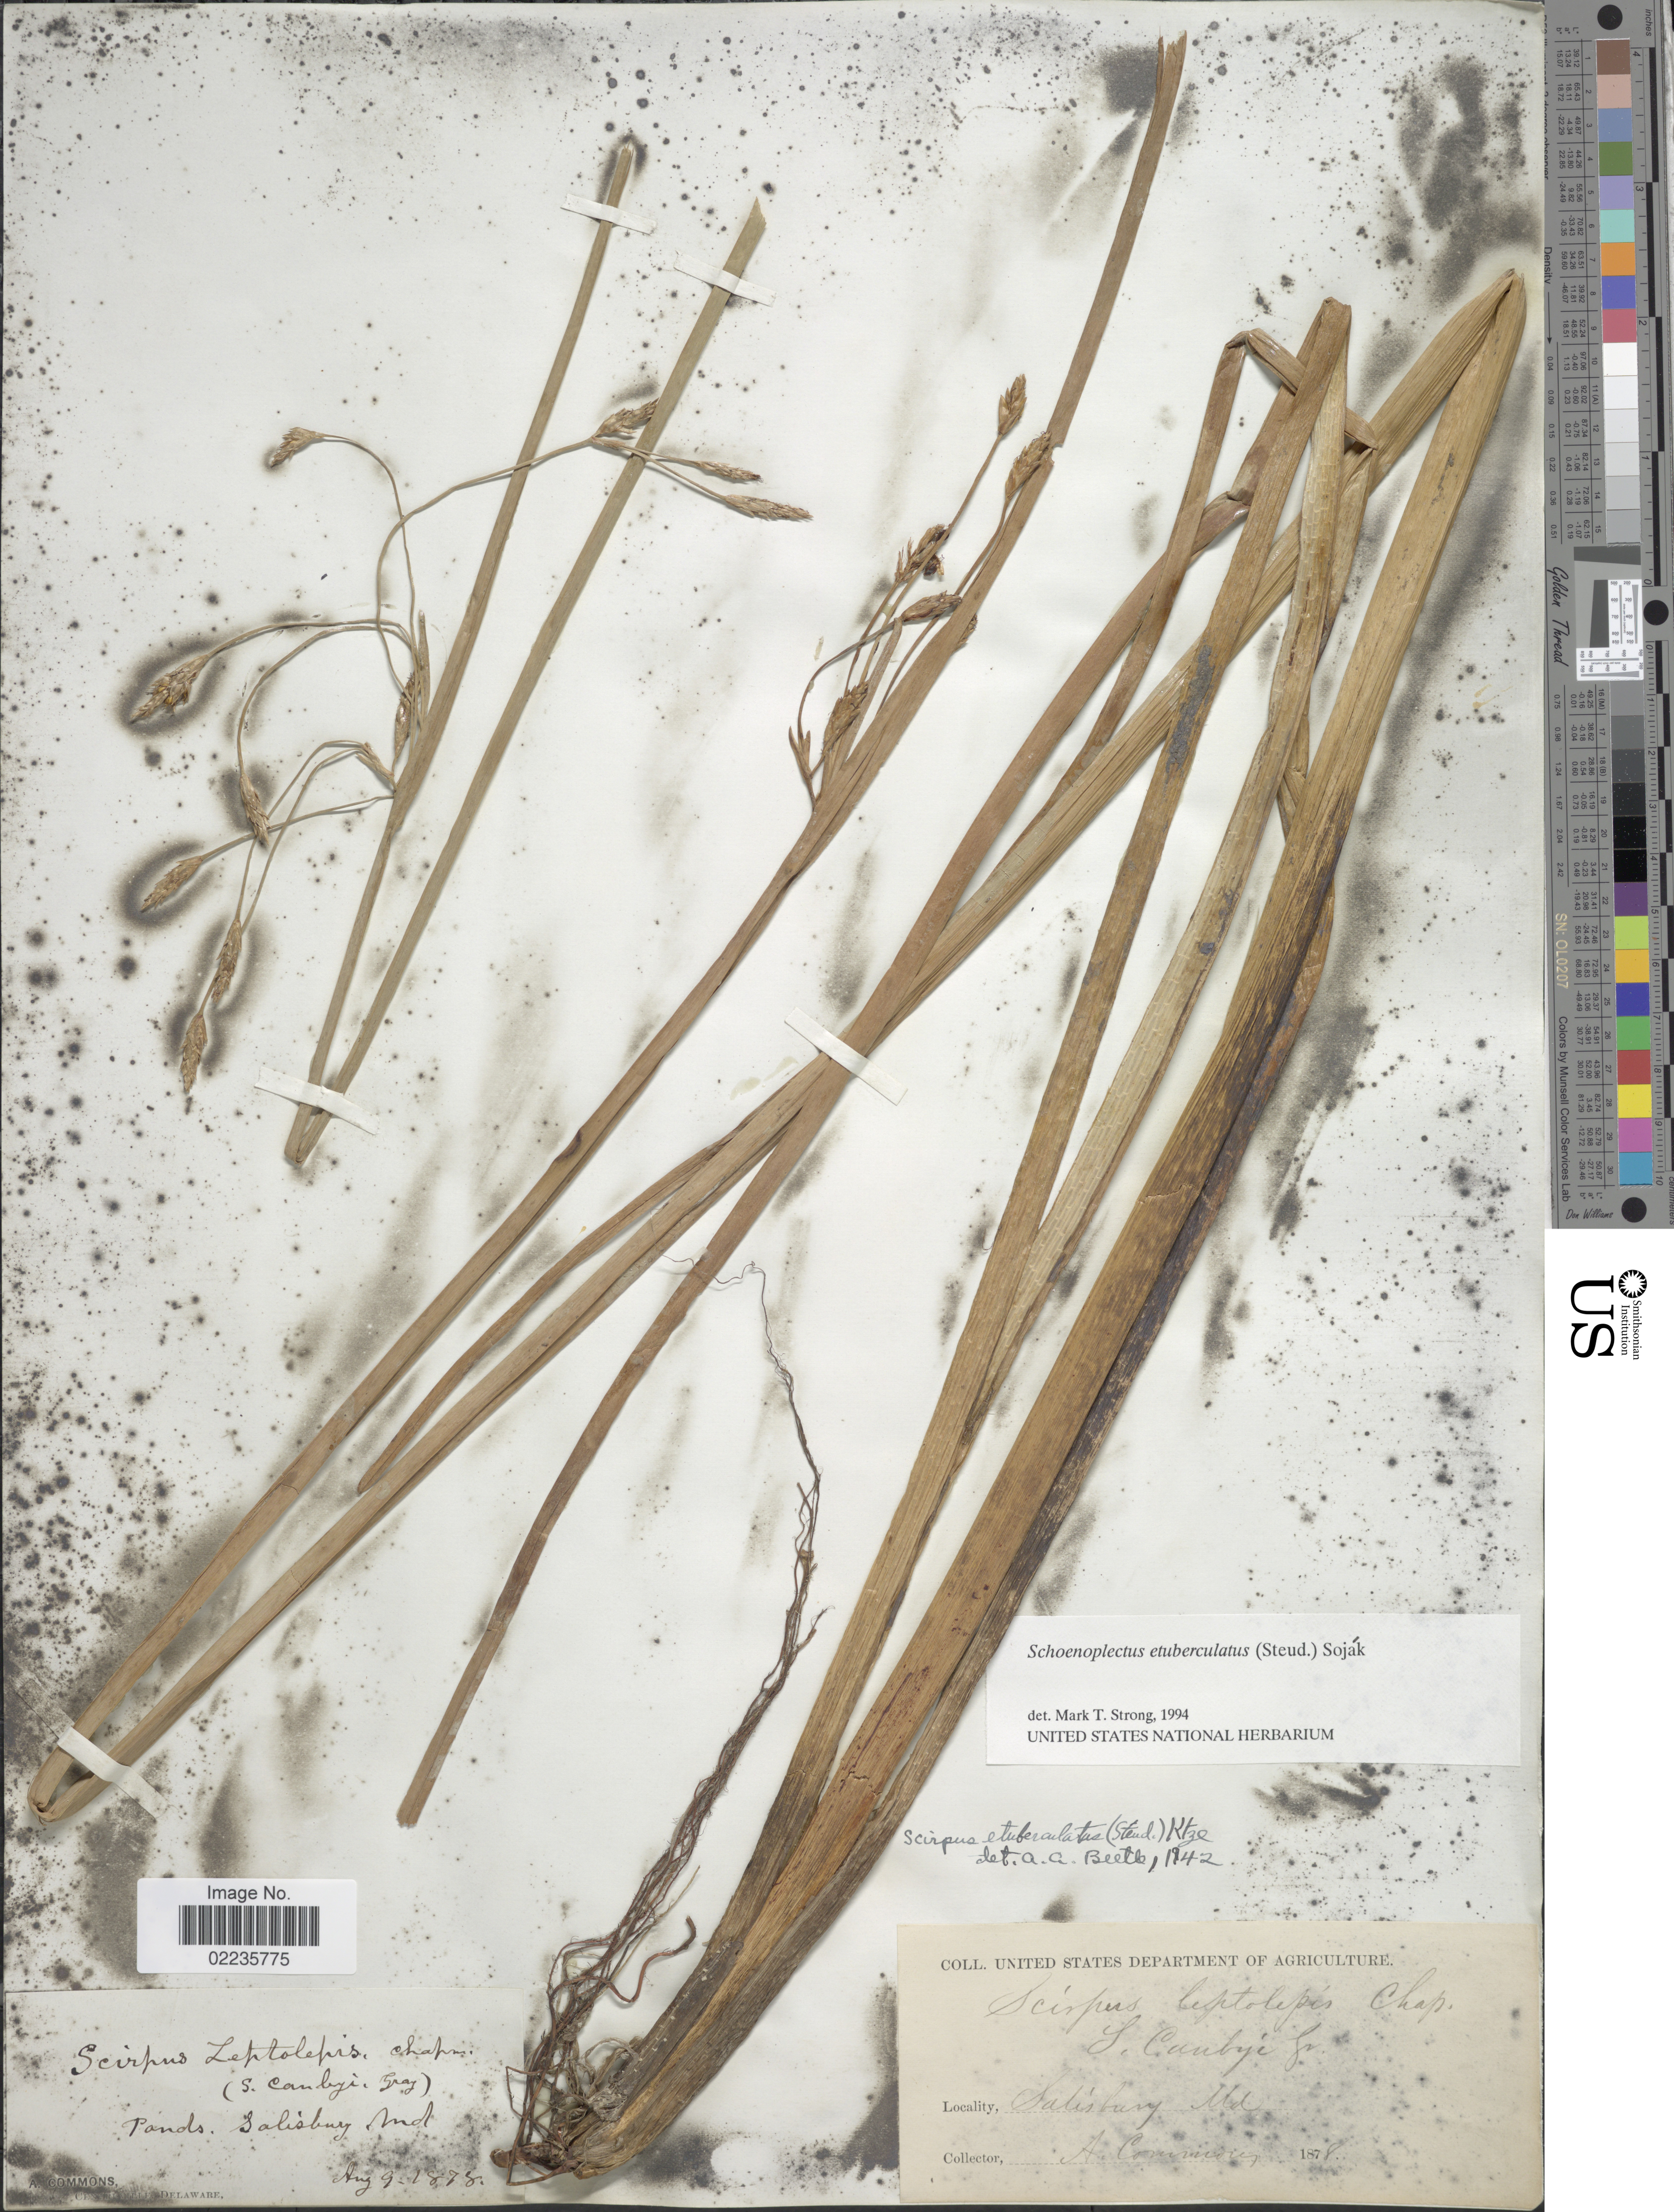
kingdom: Plantae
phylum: Tracheophyta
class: Liliopsida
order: Poales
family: Cyperaceae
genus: Schoenoplectus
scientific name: Schoenoplectus etuberculatus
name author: (Steud.) Soják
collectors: A. Commons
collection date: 1878-08-09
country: United States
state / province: Maryland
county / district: Wicomico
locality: Ponds Salisbury Md